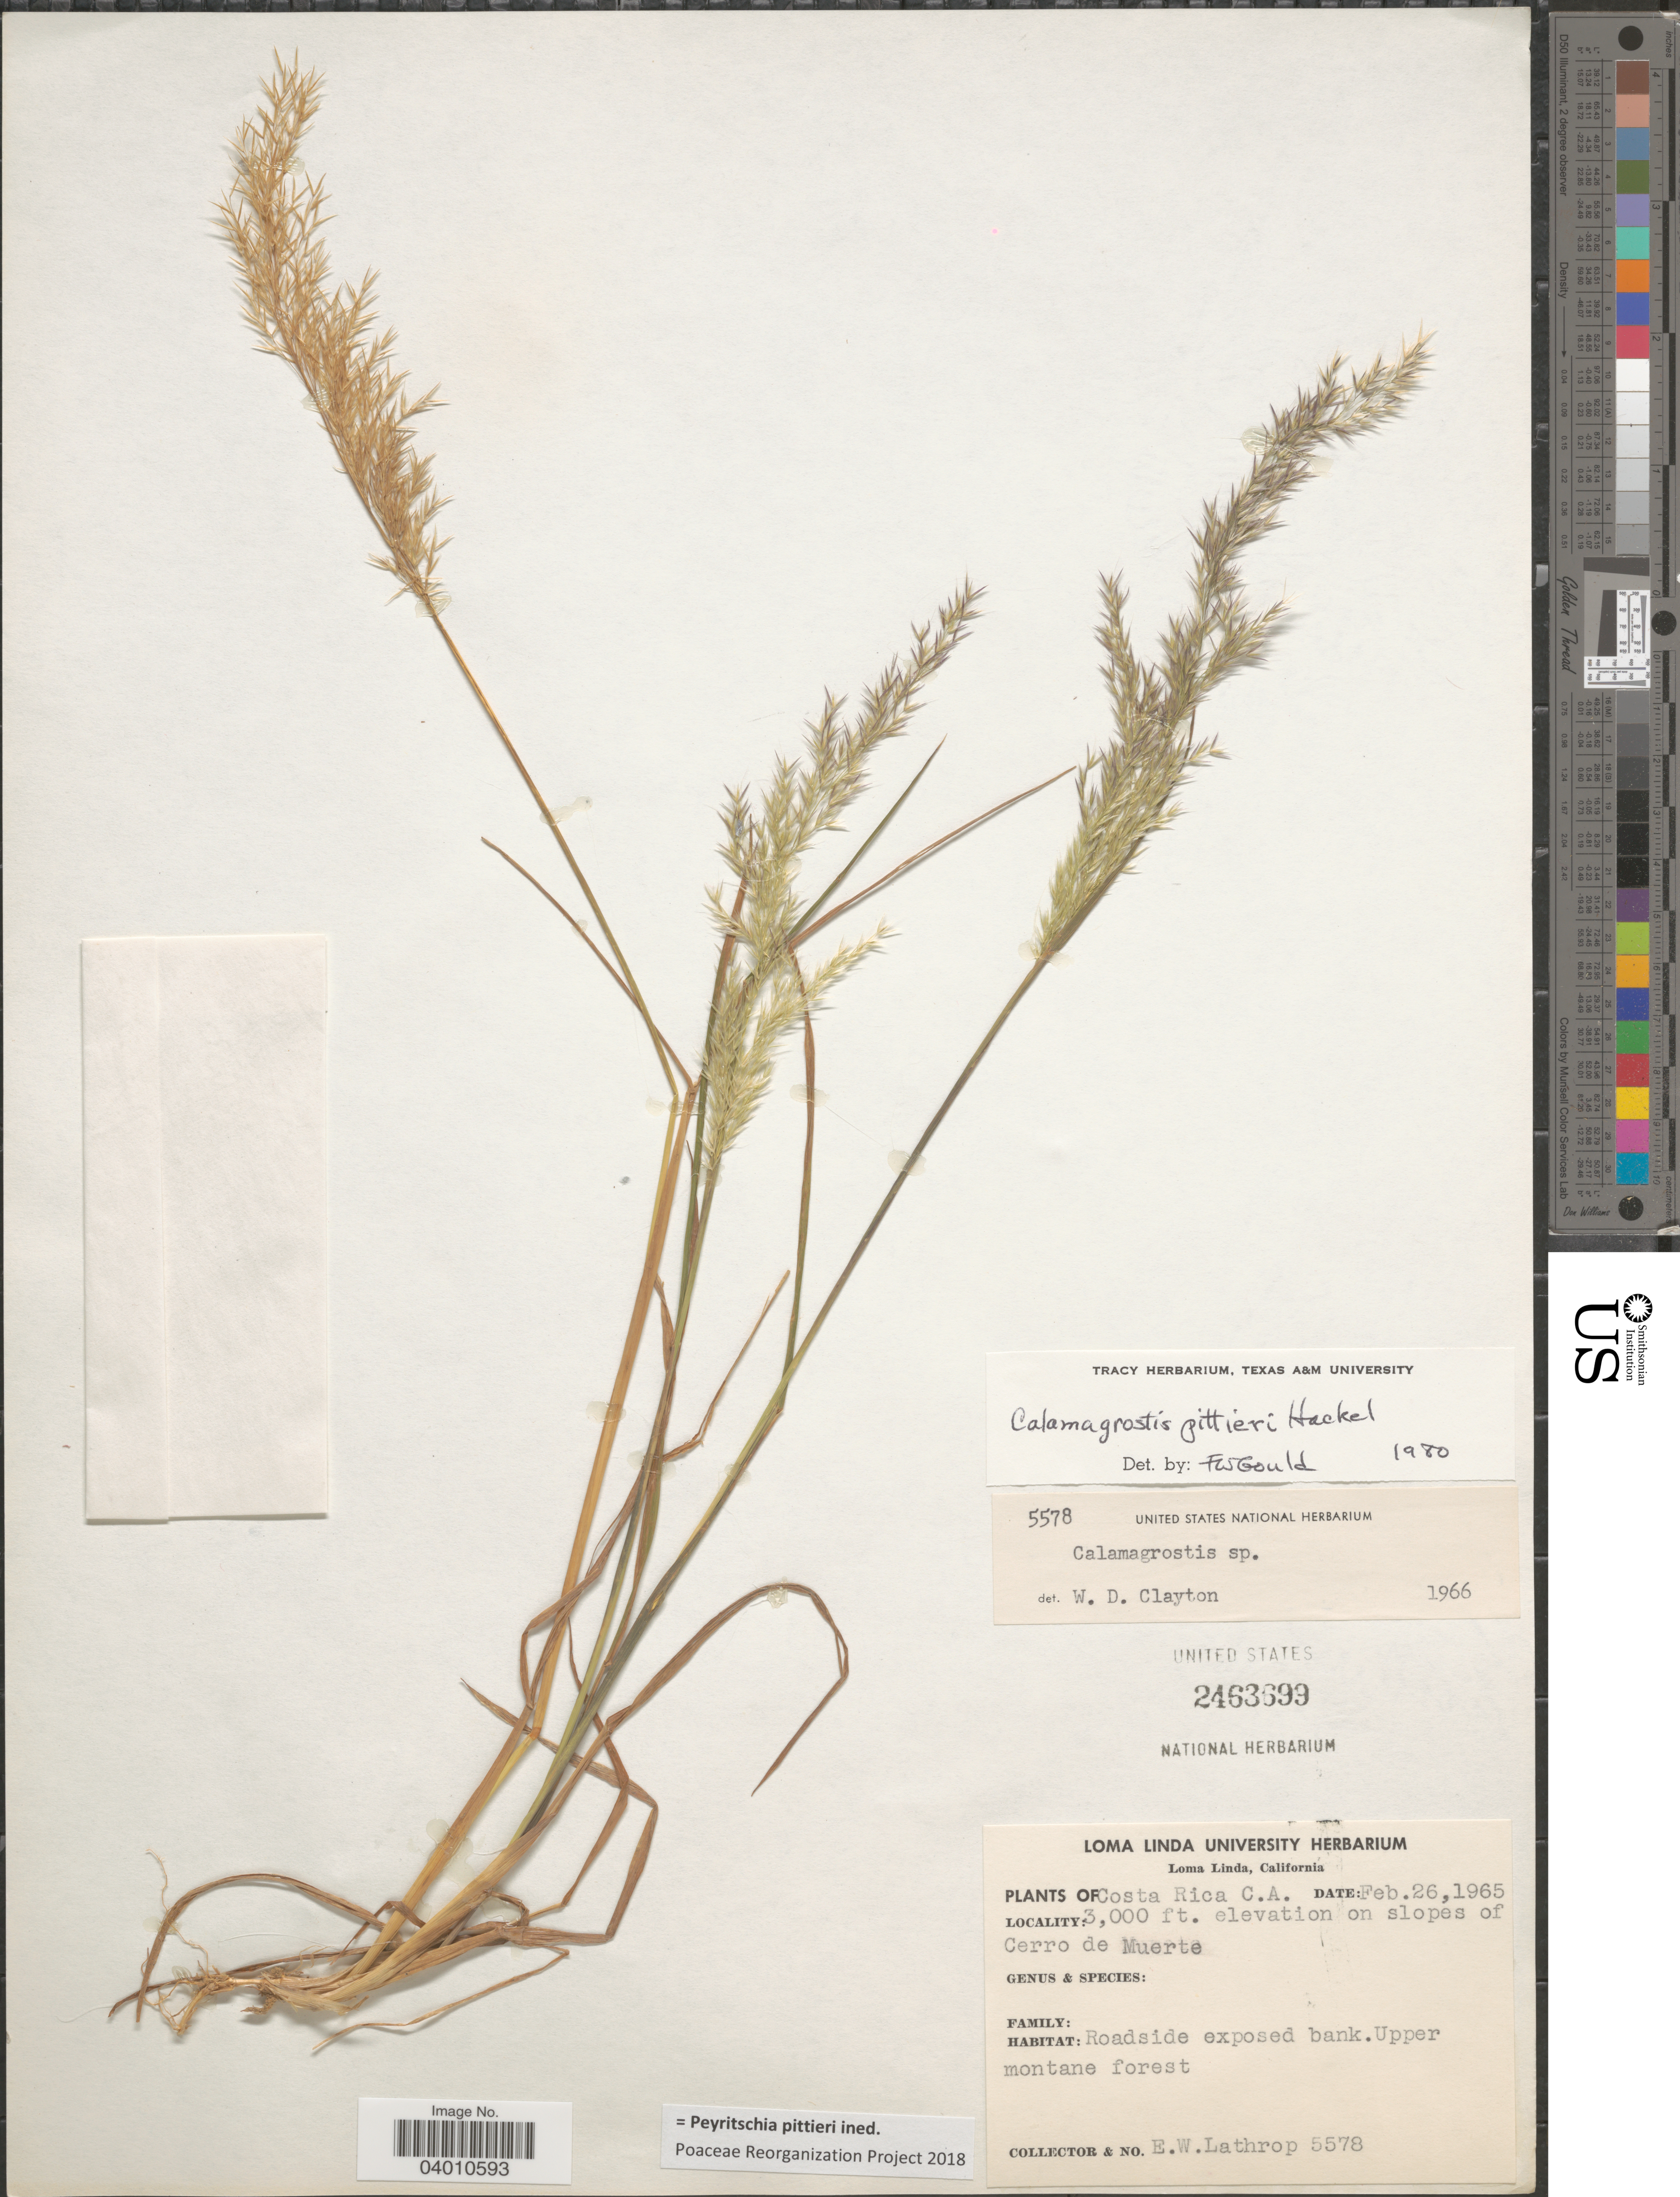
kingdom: Plantae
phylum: Tracheophyta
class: Liliopsida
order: Poales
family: Poaceae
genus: Peyritschia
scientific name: Peyritschia pittieri ined.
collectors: E. W. Lathrop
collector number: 5578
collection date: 1965-02-26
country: Costa Rica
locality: On slopes of Cerro de Muerte.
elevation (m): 914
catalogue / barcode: US 2463699